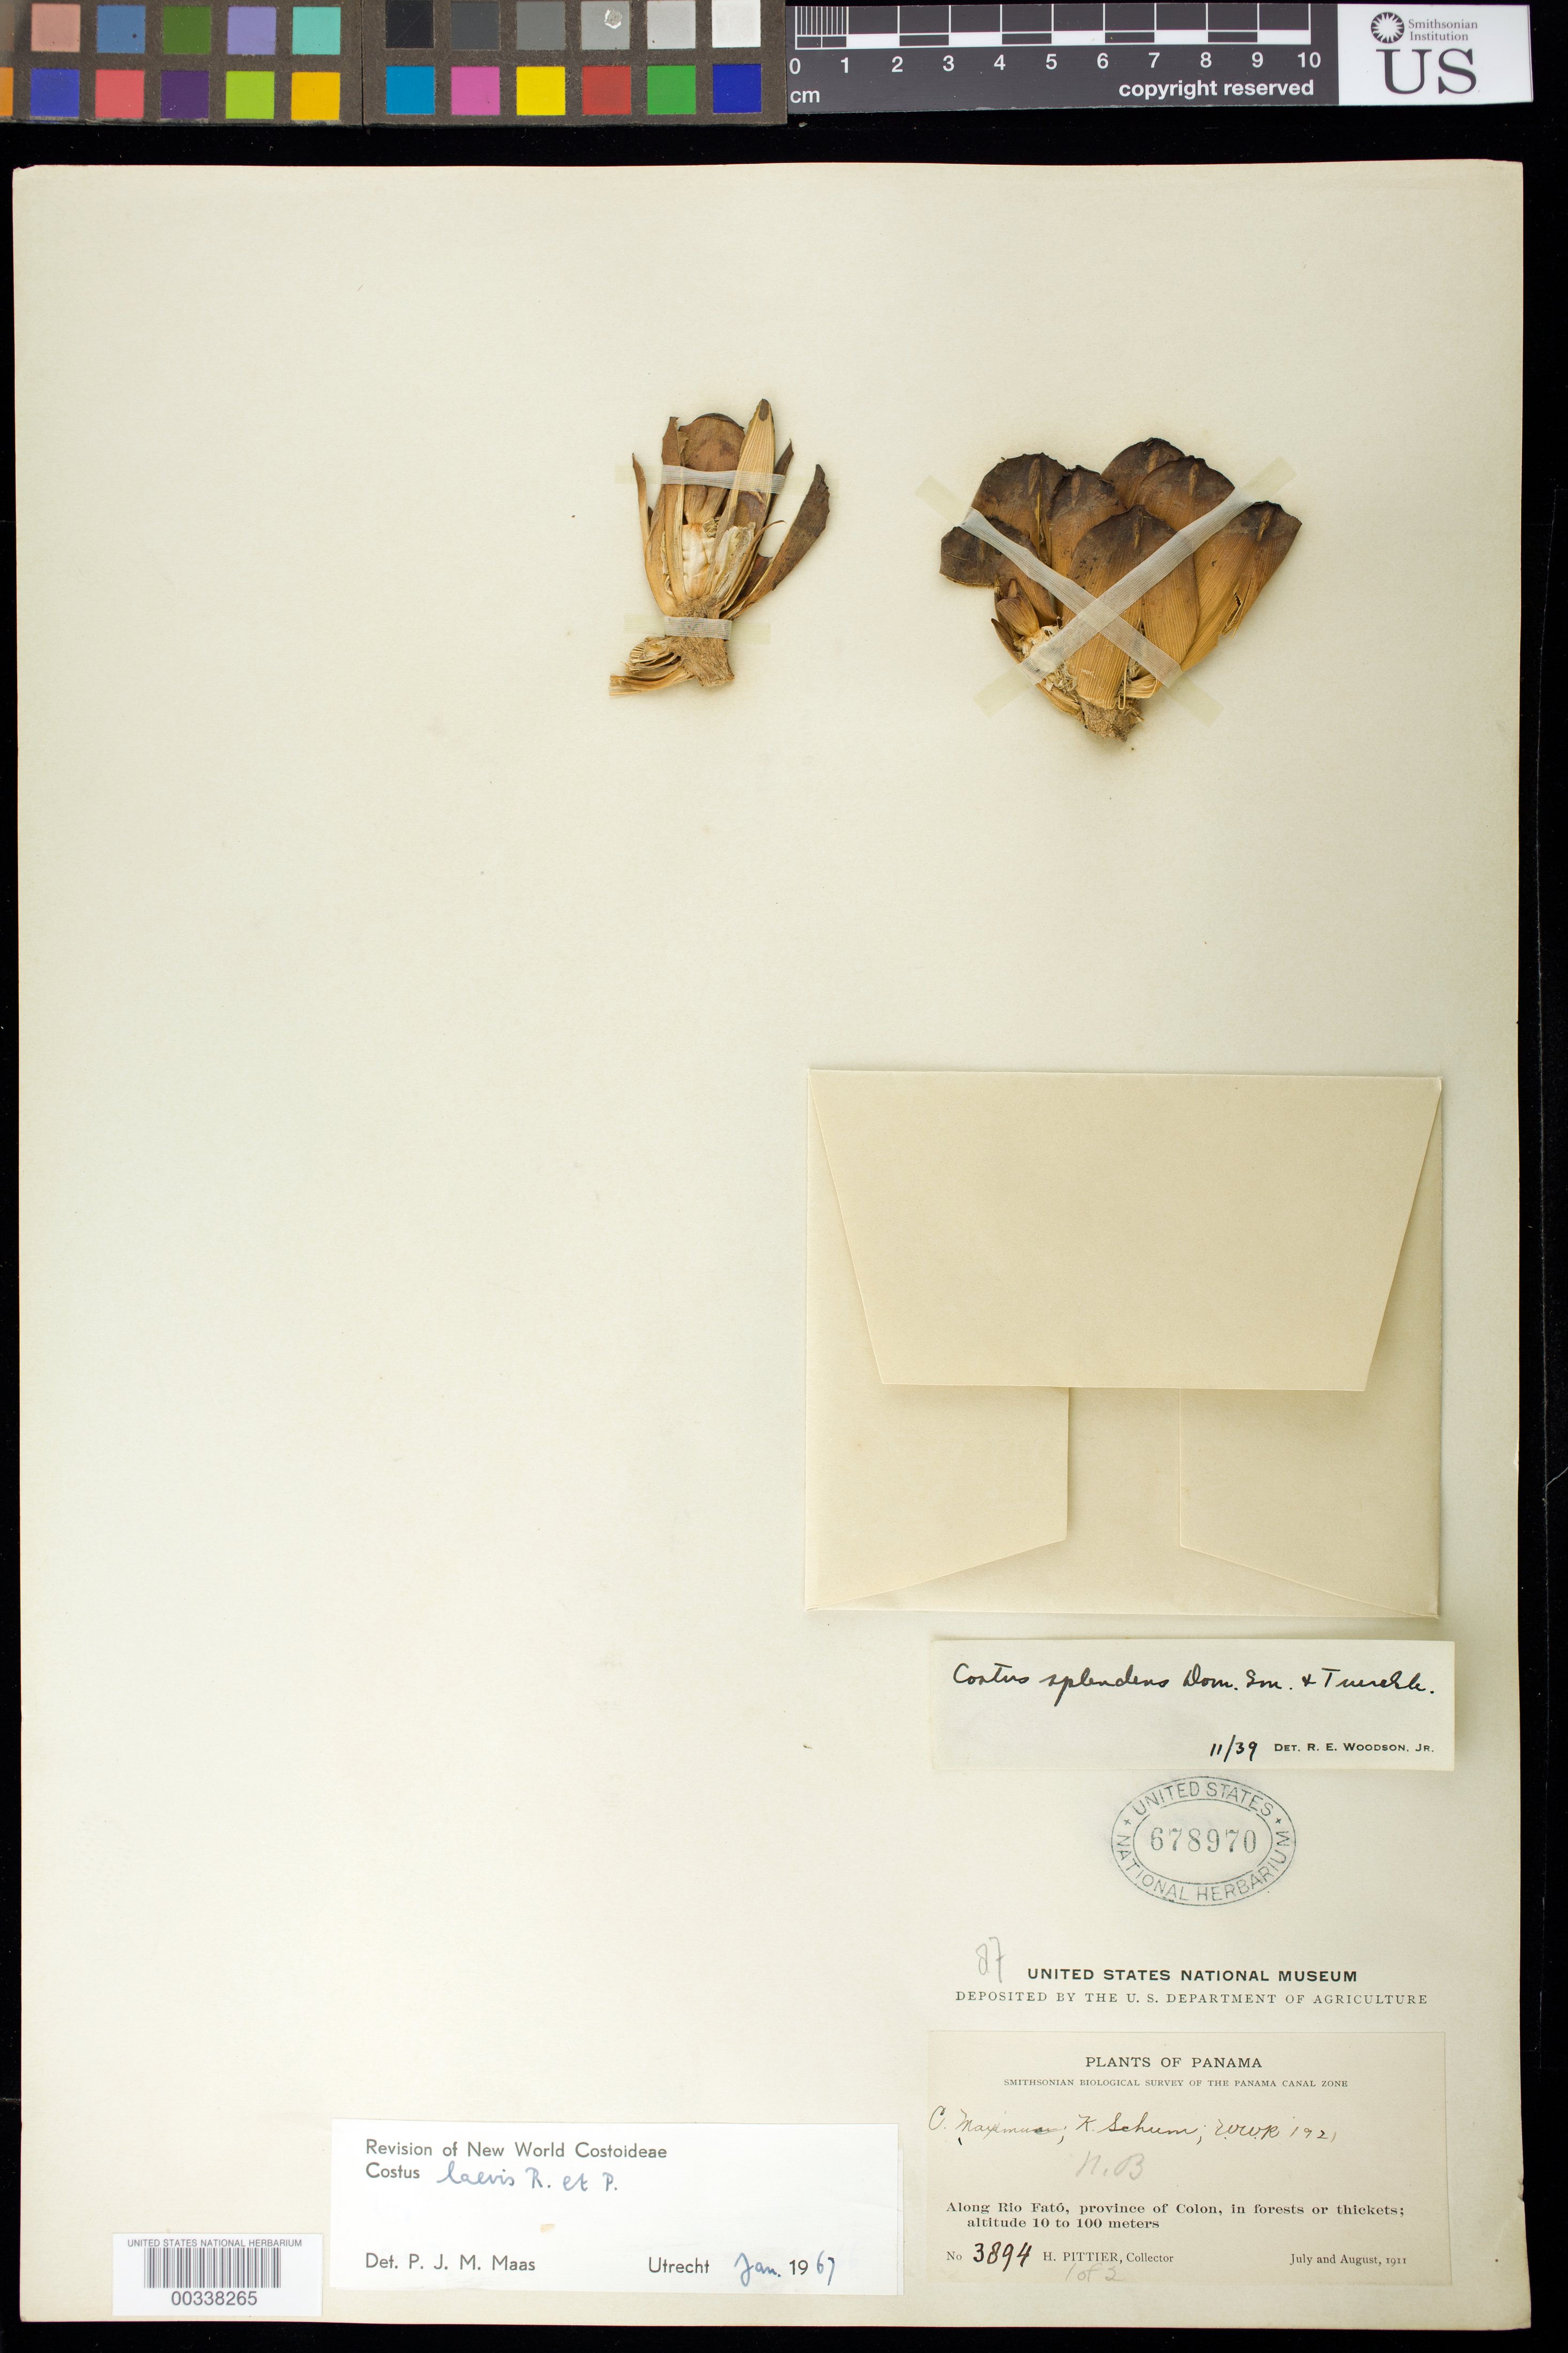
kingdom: Plantae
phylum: Tracheophyta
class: Liliopsida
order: Zingiberales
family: Costaceae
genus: Costus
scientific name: Costus laevis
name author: Ruiz & Pav.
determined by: Maas, Paul J. M.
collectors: H. F. Pittier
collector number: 3894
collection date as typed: Jul 1911 and -- Aug 1911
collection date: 1911-07,1911-08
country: Panama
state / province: Colón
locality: Along Rio Fato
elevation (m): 10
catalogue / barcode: US 678970